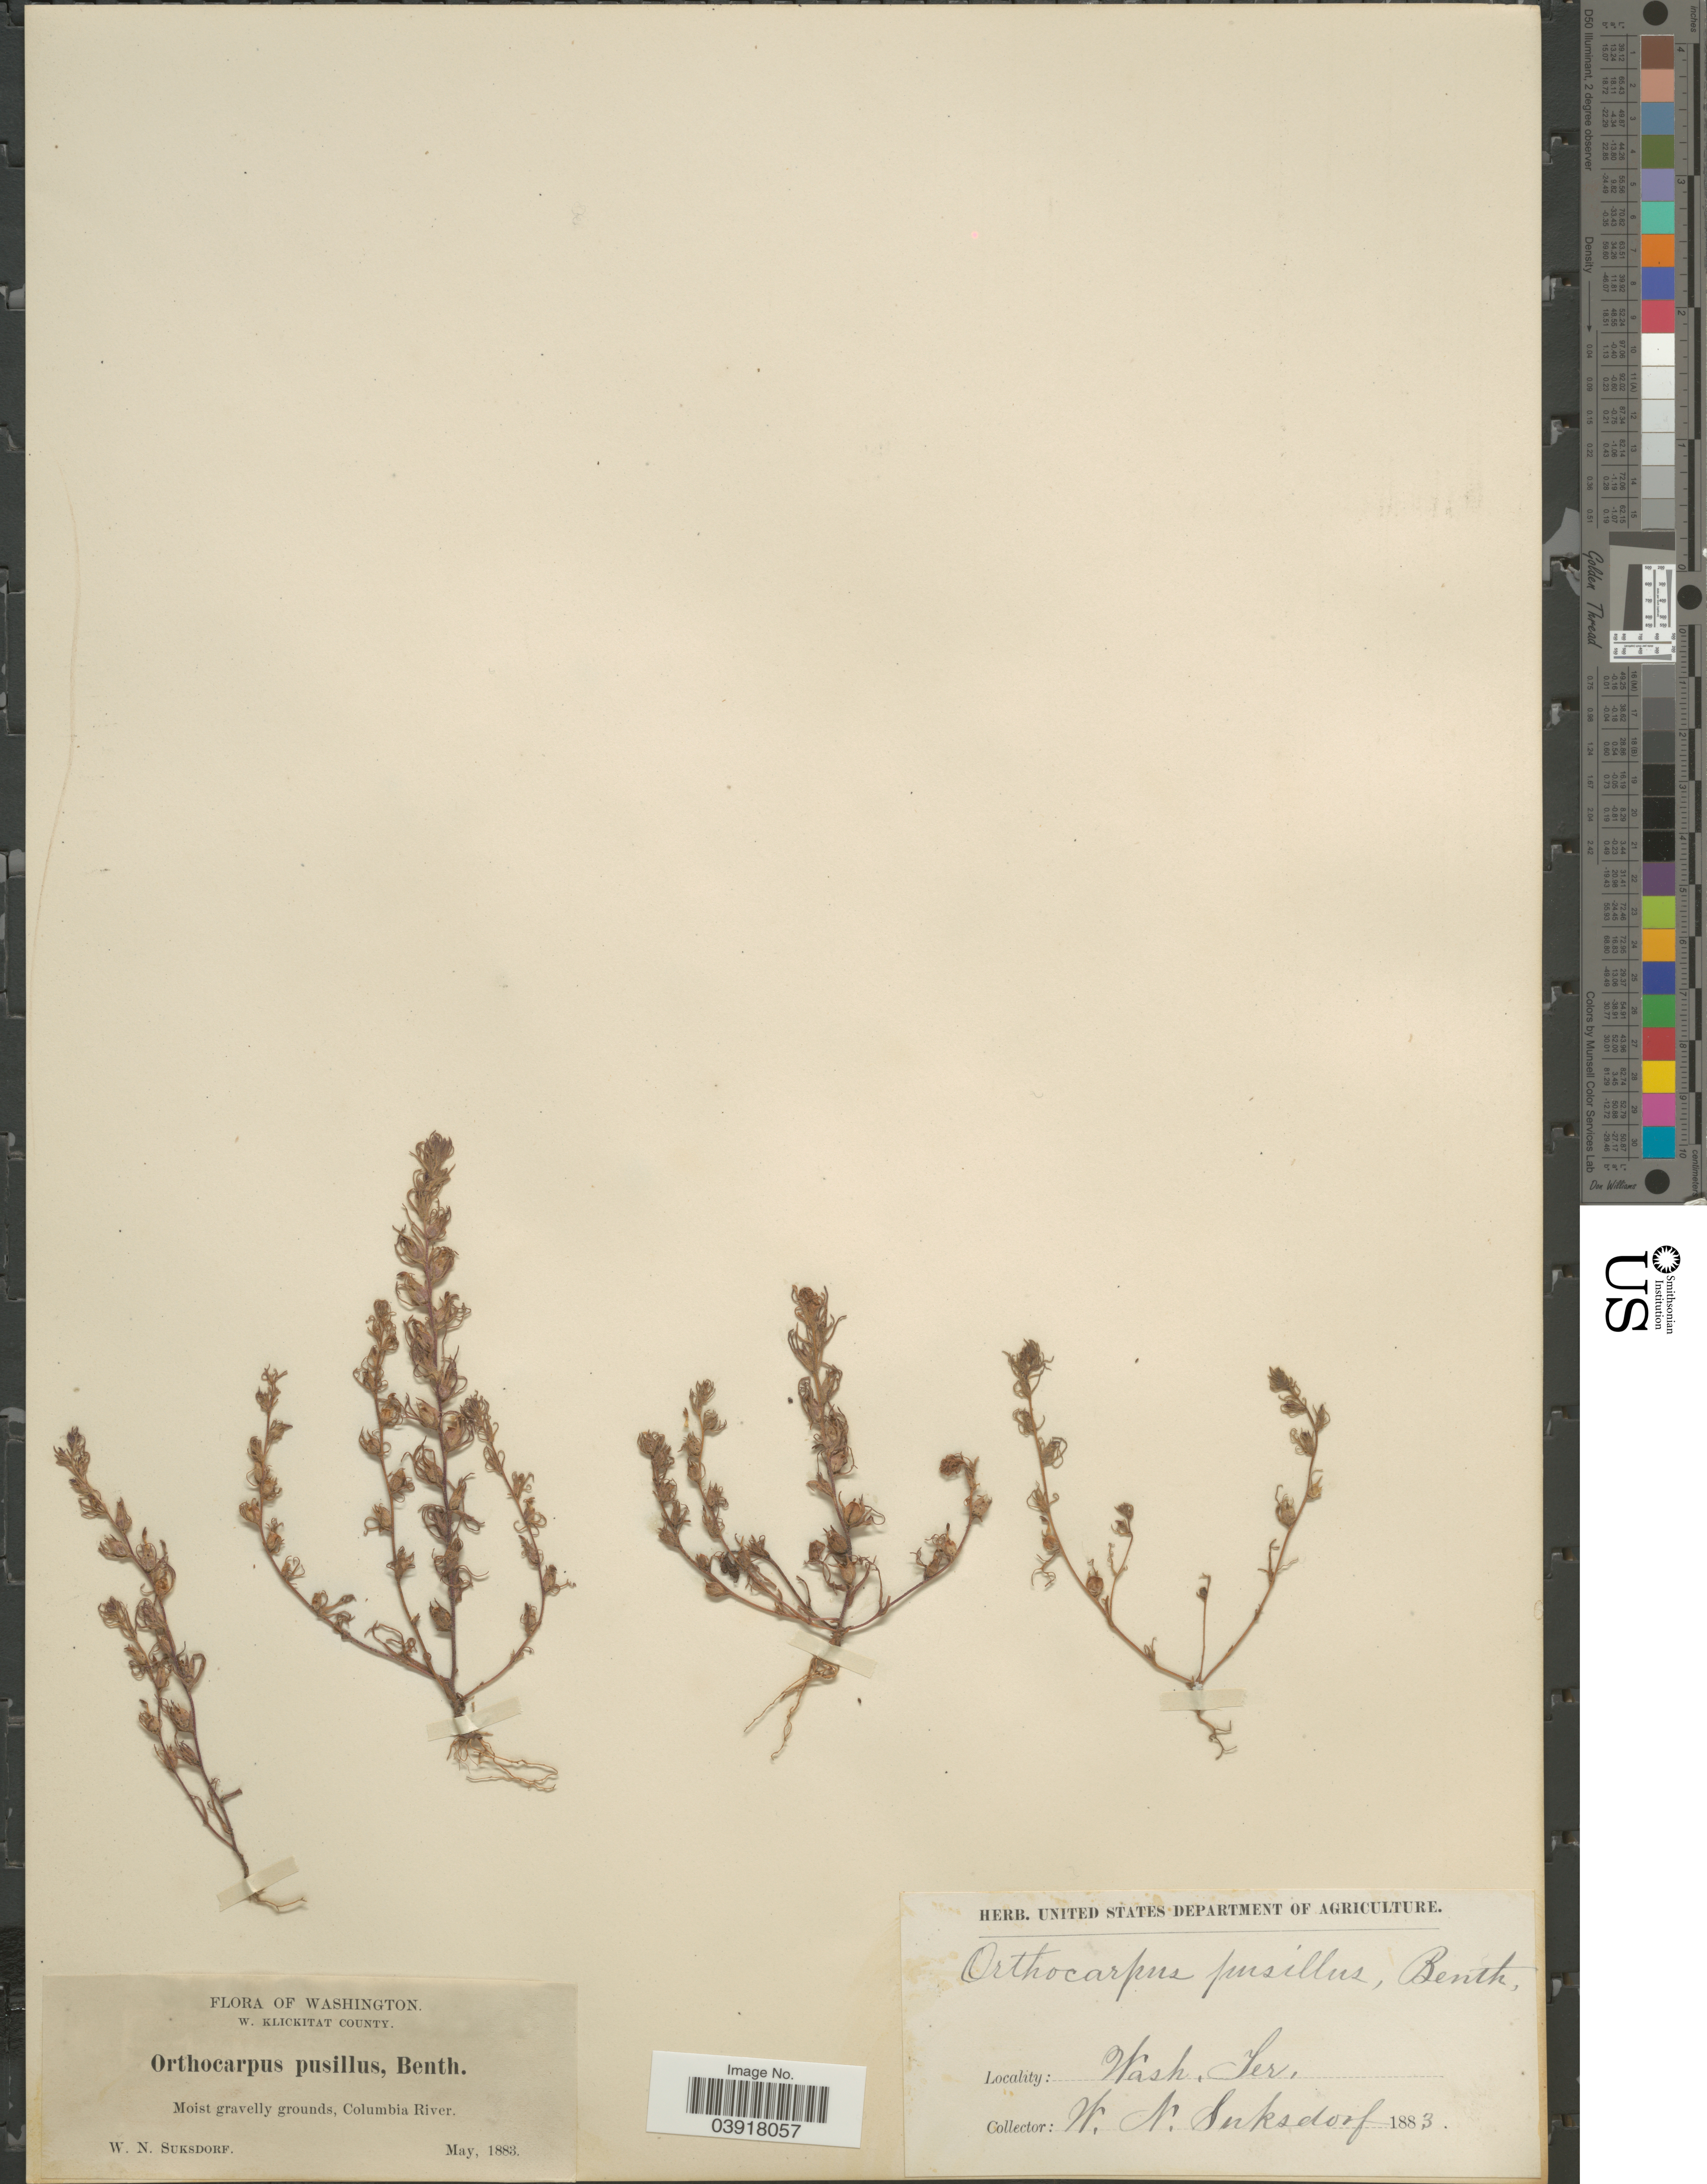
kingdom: Plantae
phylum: Tracheophyta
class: Magnoliopsida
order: Lamiales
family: Orobanchaceae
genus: Orthocarpus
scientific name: Orthocarpus pusillus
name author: Benth.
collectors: W. N. Suksdorf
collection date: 1883-05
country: United States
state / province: Washington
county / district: Klickitat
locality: W. Klickitat County. Moist gravelly grounds, Columbia River.